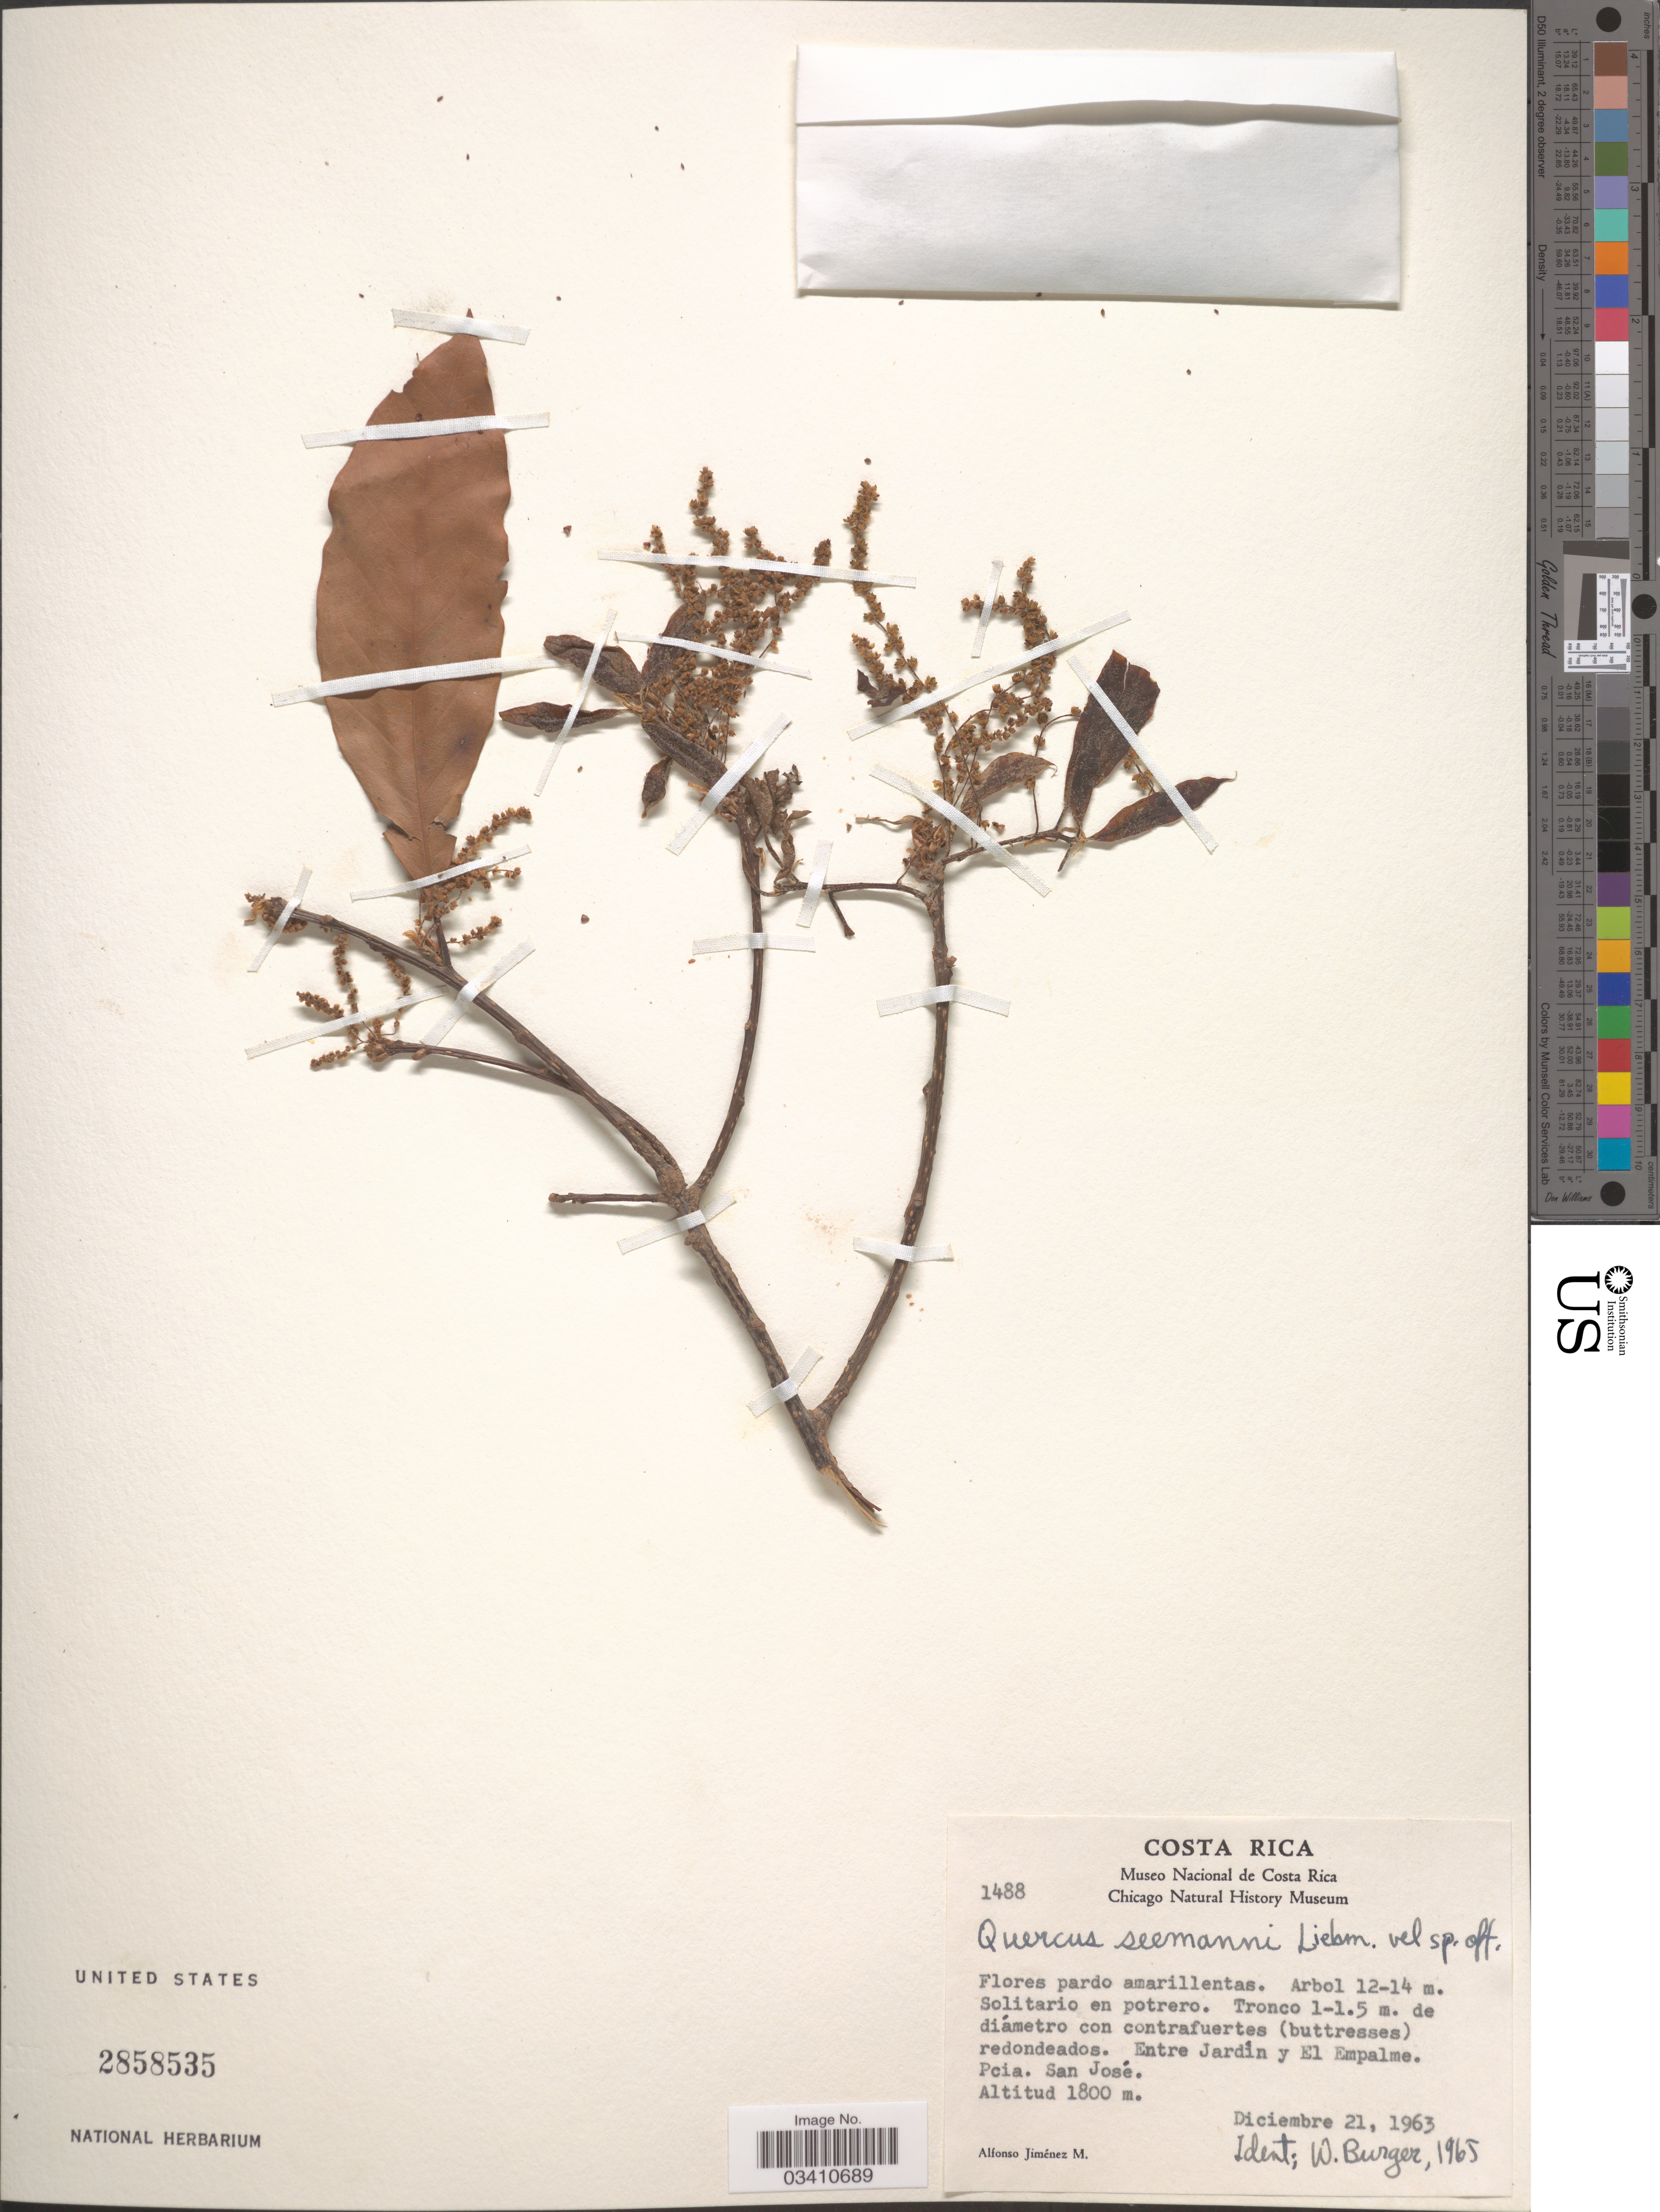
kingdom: Plantae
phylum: Tracheophyta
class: Magnoliopsida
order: Fagales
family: Fagaceae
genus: Quercus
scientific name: Quercus seemannii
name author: Liebm.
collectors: A. Jimenez M.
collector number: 1488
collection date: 1963-12-21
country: Costa Rica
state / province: San José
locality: Entre Jardín y El Empalme.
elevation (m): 1800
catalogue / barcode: US 2858535